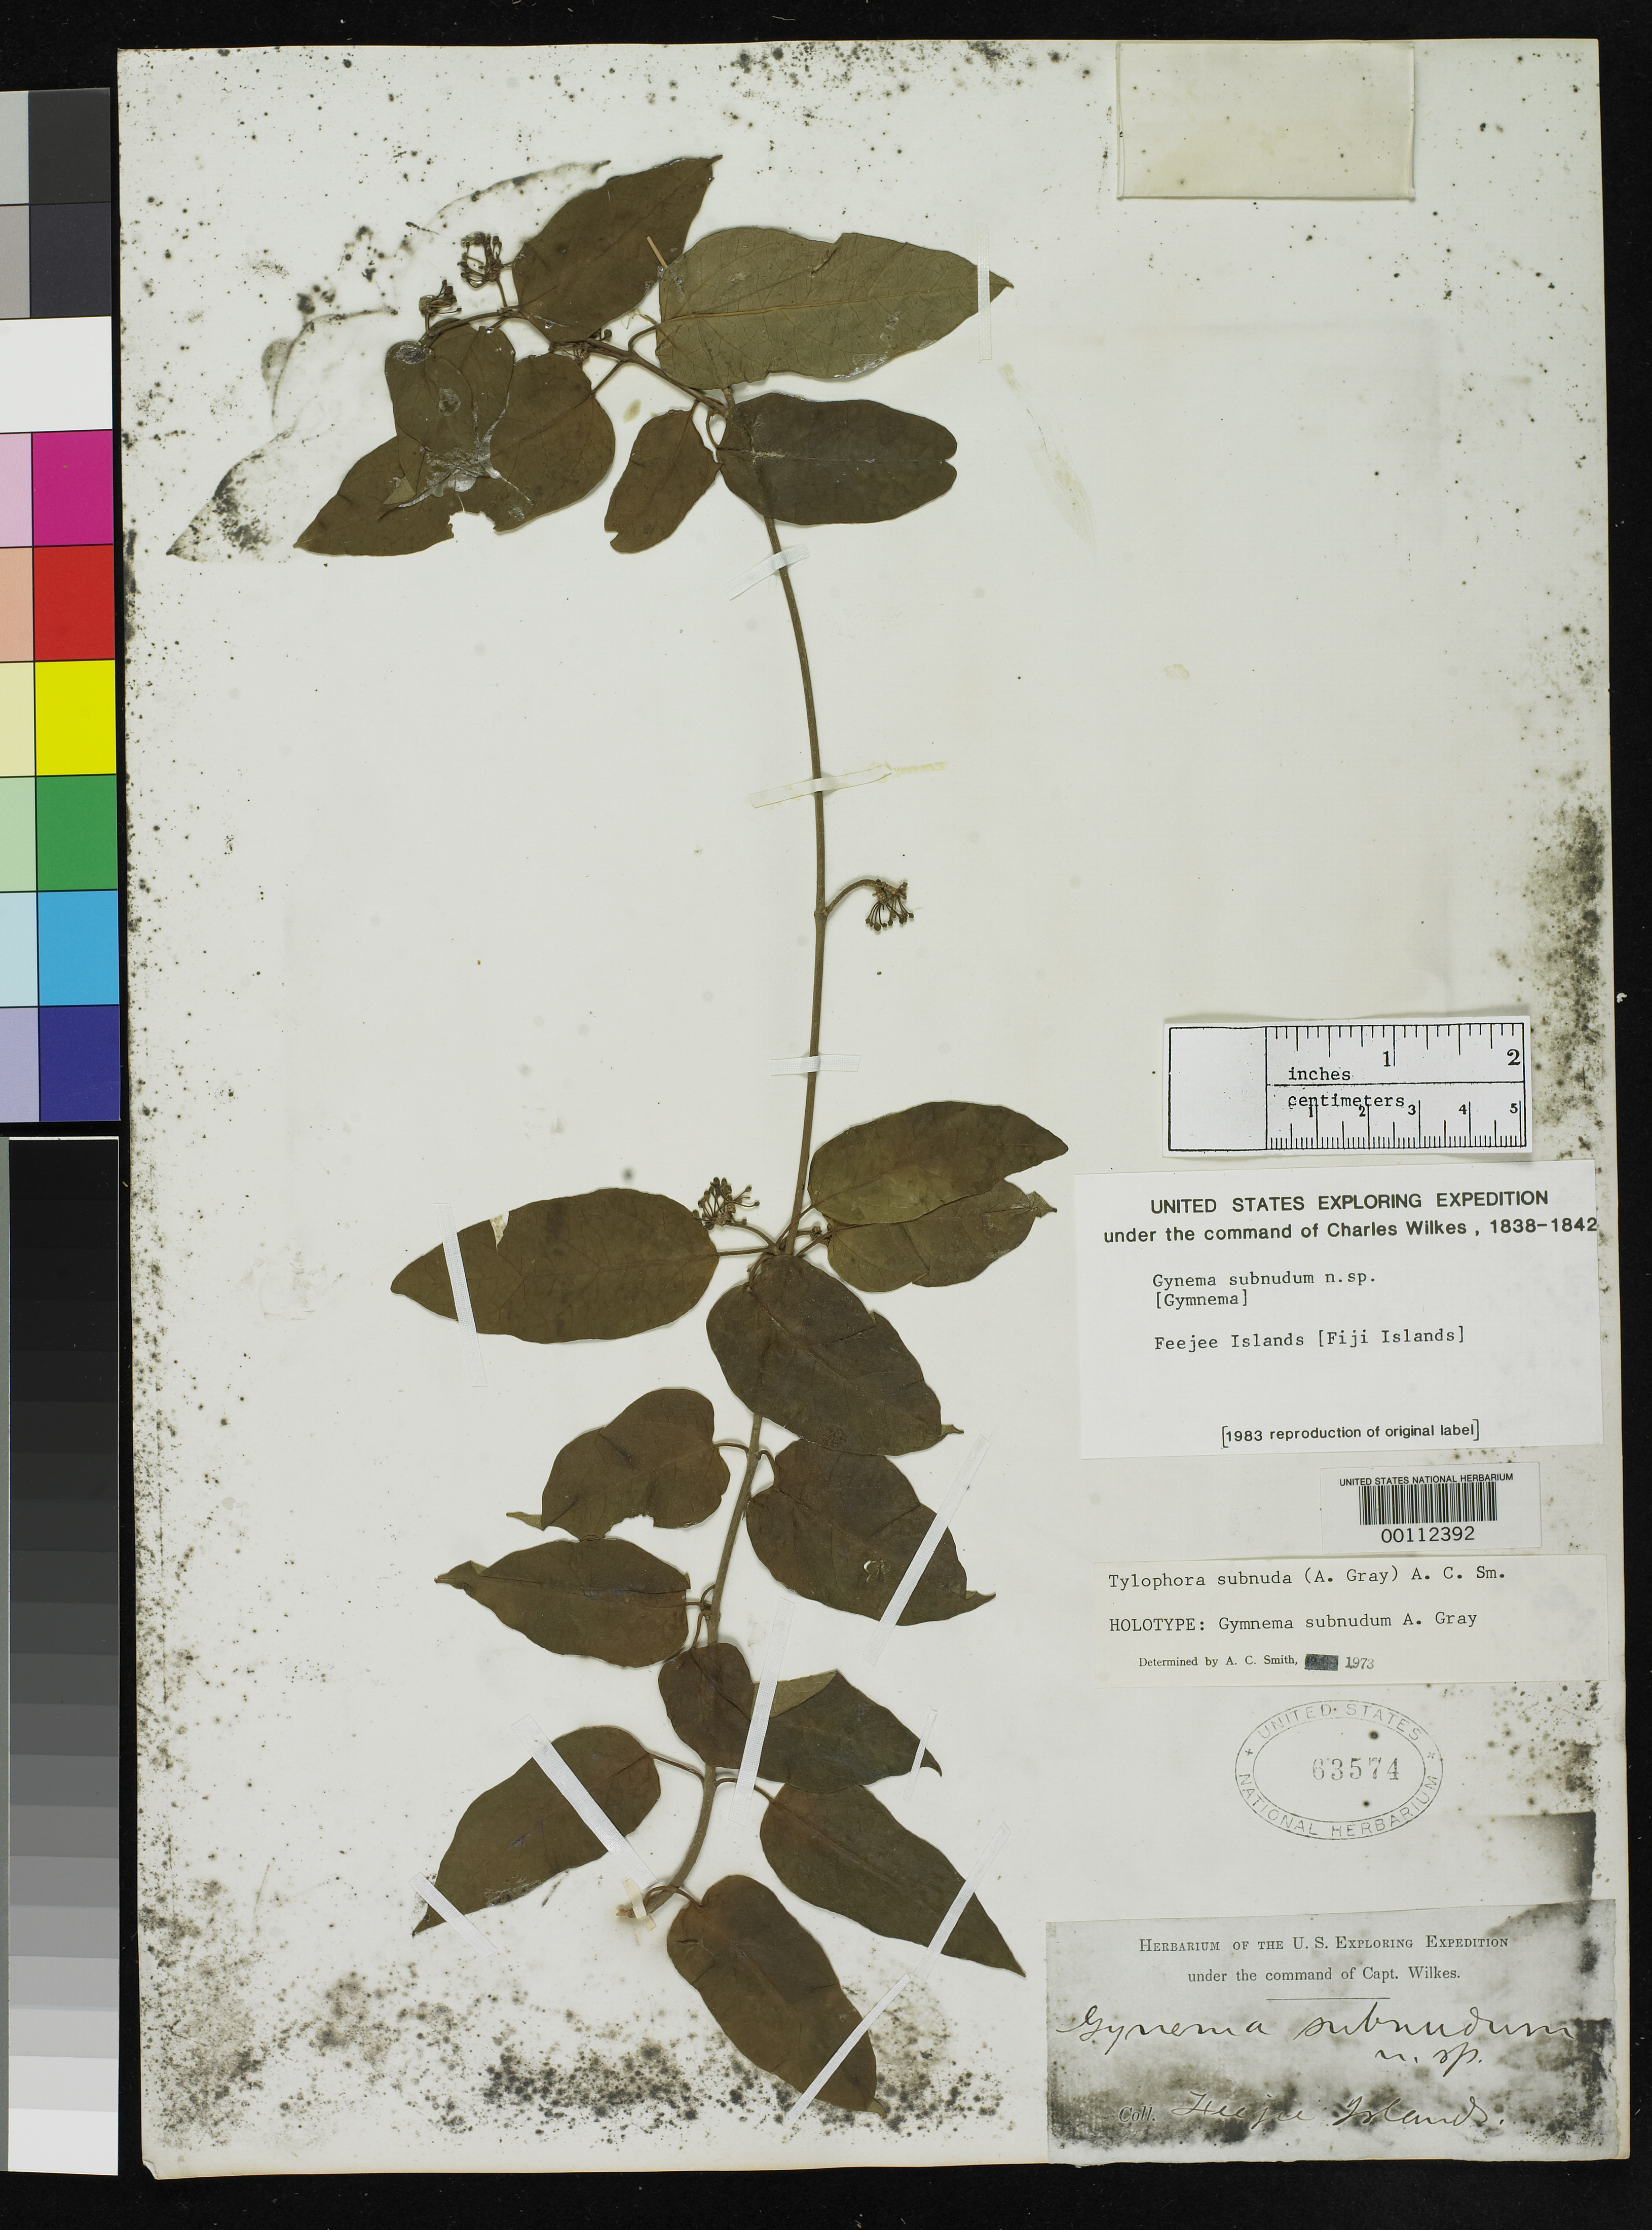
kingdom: Plantae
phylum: Tracheophyta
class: Magnoliopsida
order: Gentianales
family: Apocynaceae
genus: Gymnema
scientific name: Gymnema subnudum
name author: A. Gray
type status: Holotype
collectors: Wilkes Explor. Exped.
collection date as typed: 1838 to -- --- 1842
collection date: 1838/1842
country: Fiji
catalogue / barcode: US 63574